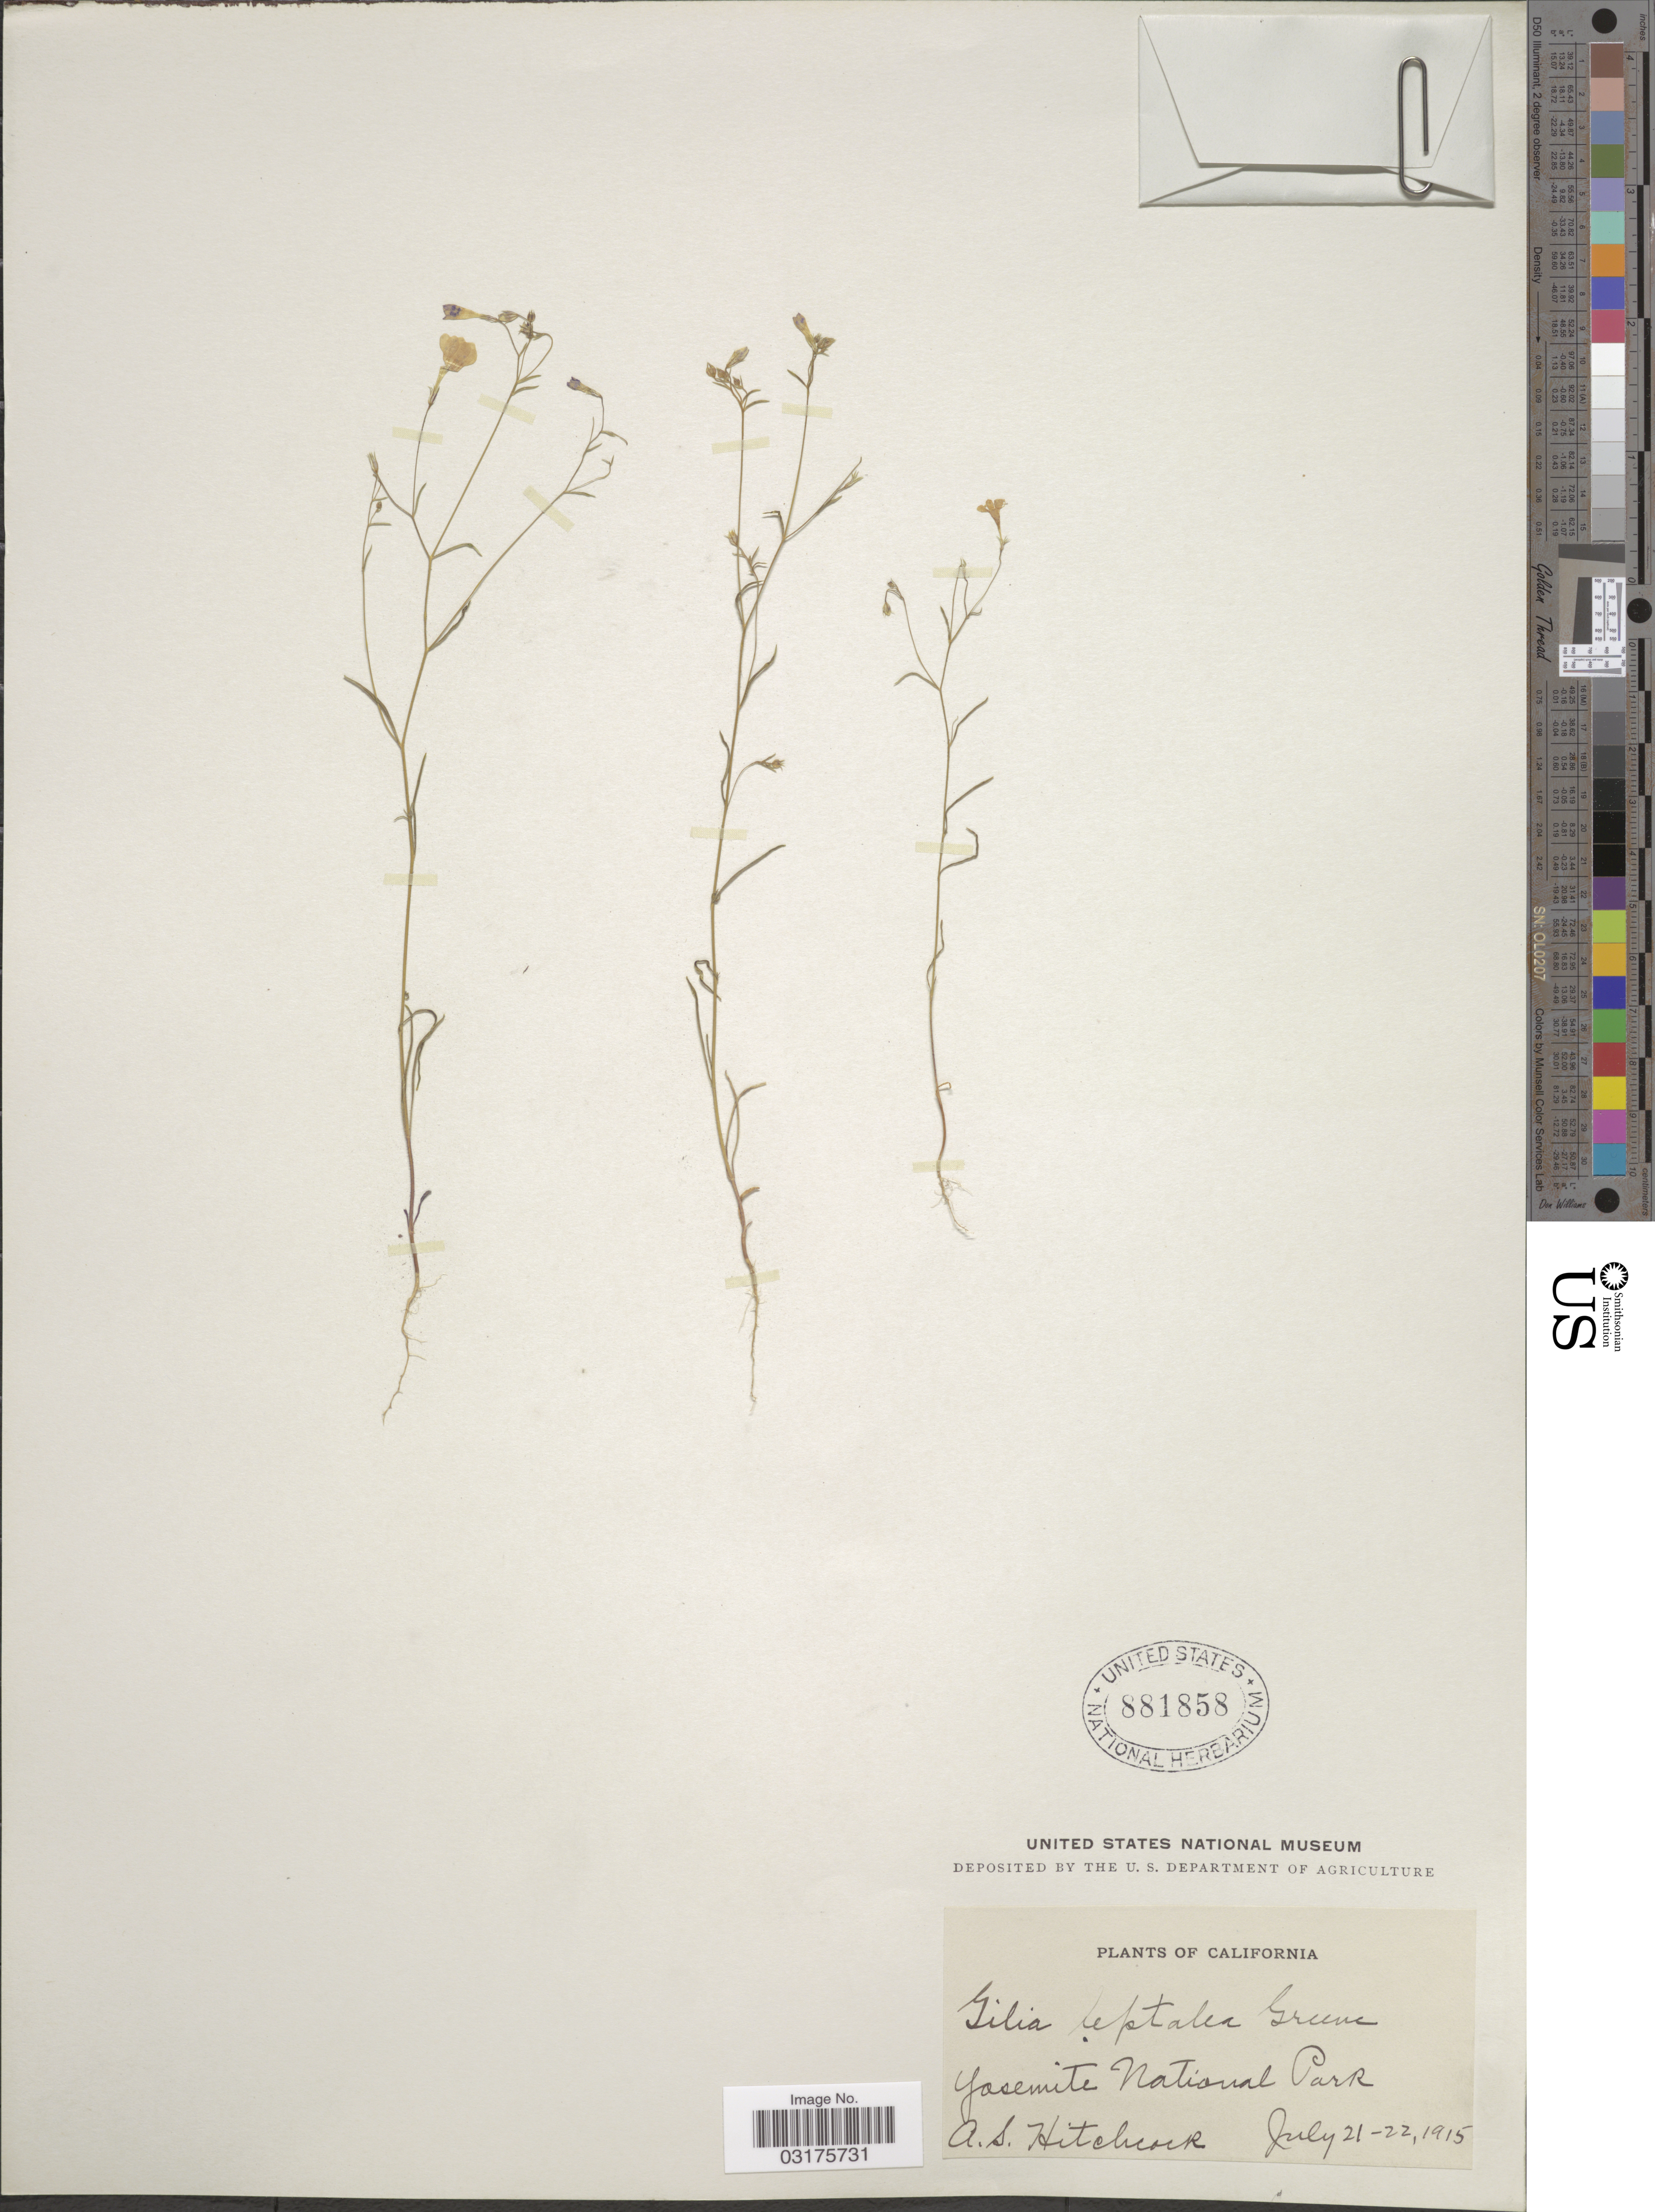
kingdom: Plantae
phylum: Tracheophyta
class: Magnoliopsida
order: Ericales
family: Polemoniaceae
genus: Navarretia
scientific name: Navarretia leptalea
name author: (A. Gray) L.A. Johnson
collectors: A. S. Hitchcock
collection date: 1915-07-21/1915-07-22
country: United States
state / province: California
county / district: Mariposa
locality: Yosemite National Park.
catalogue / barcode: US 881858